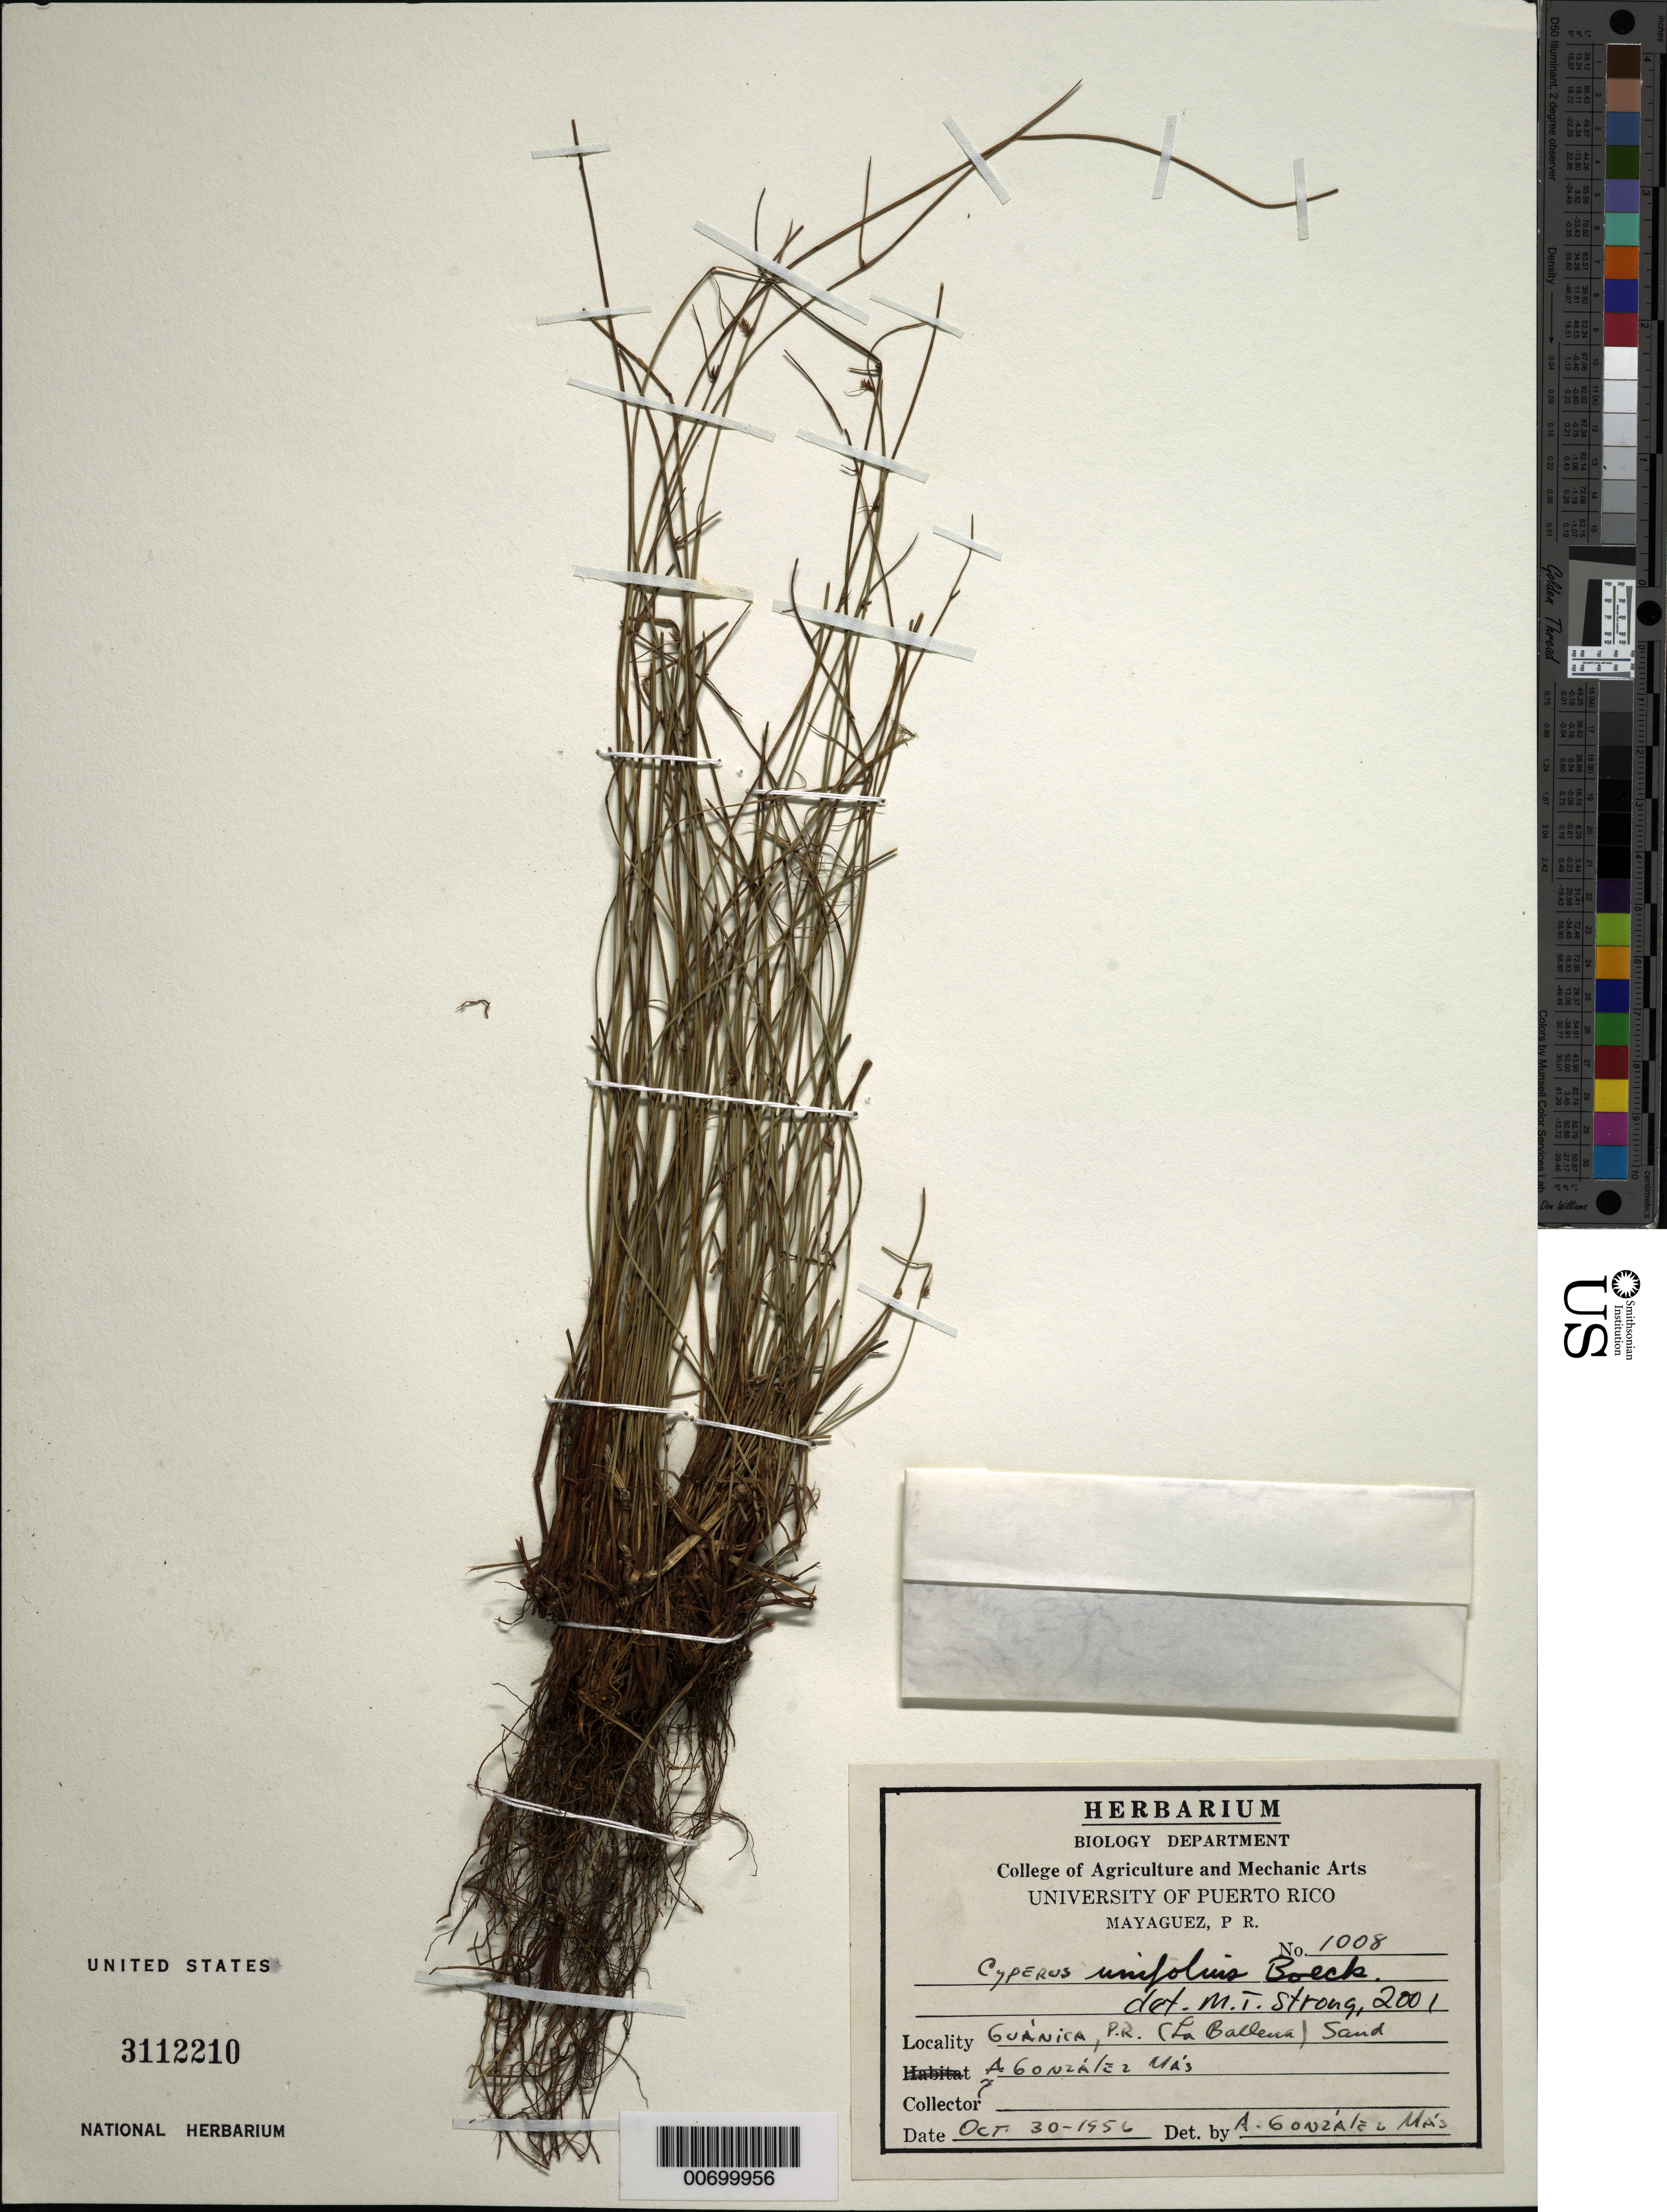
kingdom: Plantae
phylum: Tracheophyta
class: Liliopsida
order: Poales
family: Cyperaceae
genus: Cyperus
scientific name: Cyperus unifolius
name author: Boeckeler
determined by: Strong, M. T., (US), Smithsonian Institution - National Museum of Natural History (UNITED STATES)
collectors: A. González Más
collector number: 1008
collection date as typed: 30 Oct 1960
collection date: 1960-10-30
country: Puerto Rico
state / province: Guánica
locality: Guanica: La Ballena.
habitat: Sand.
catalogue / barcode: US 3112210